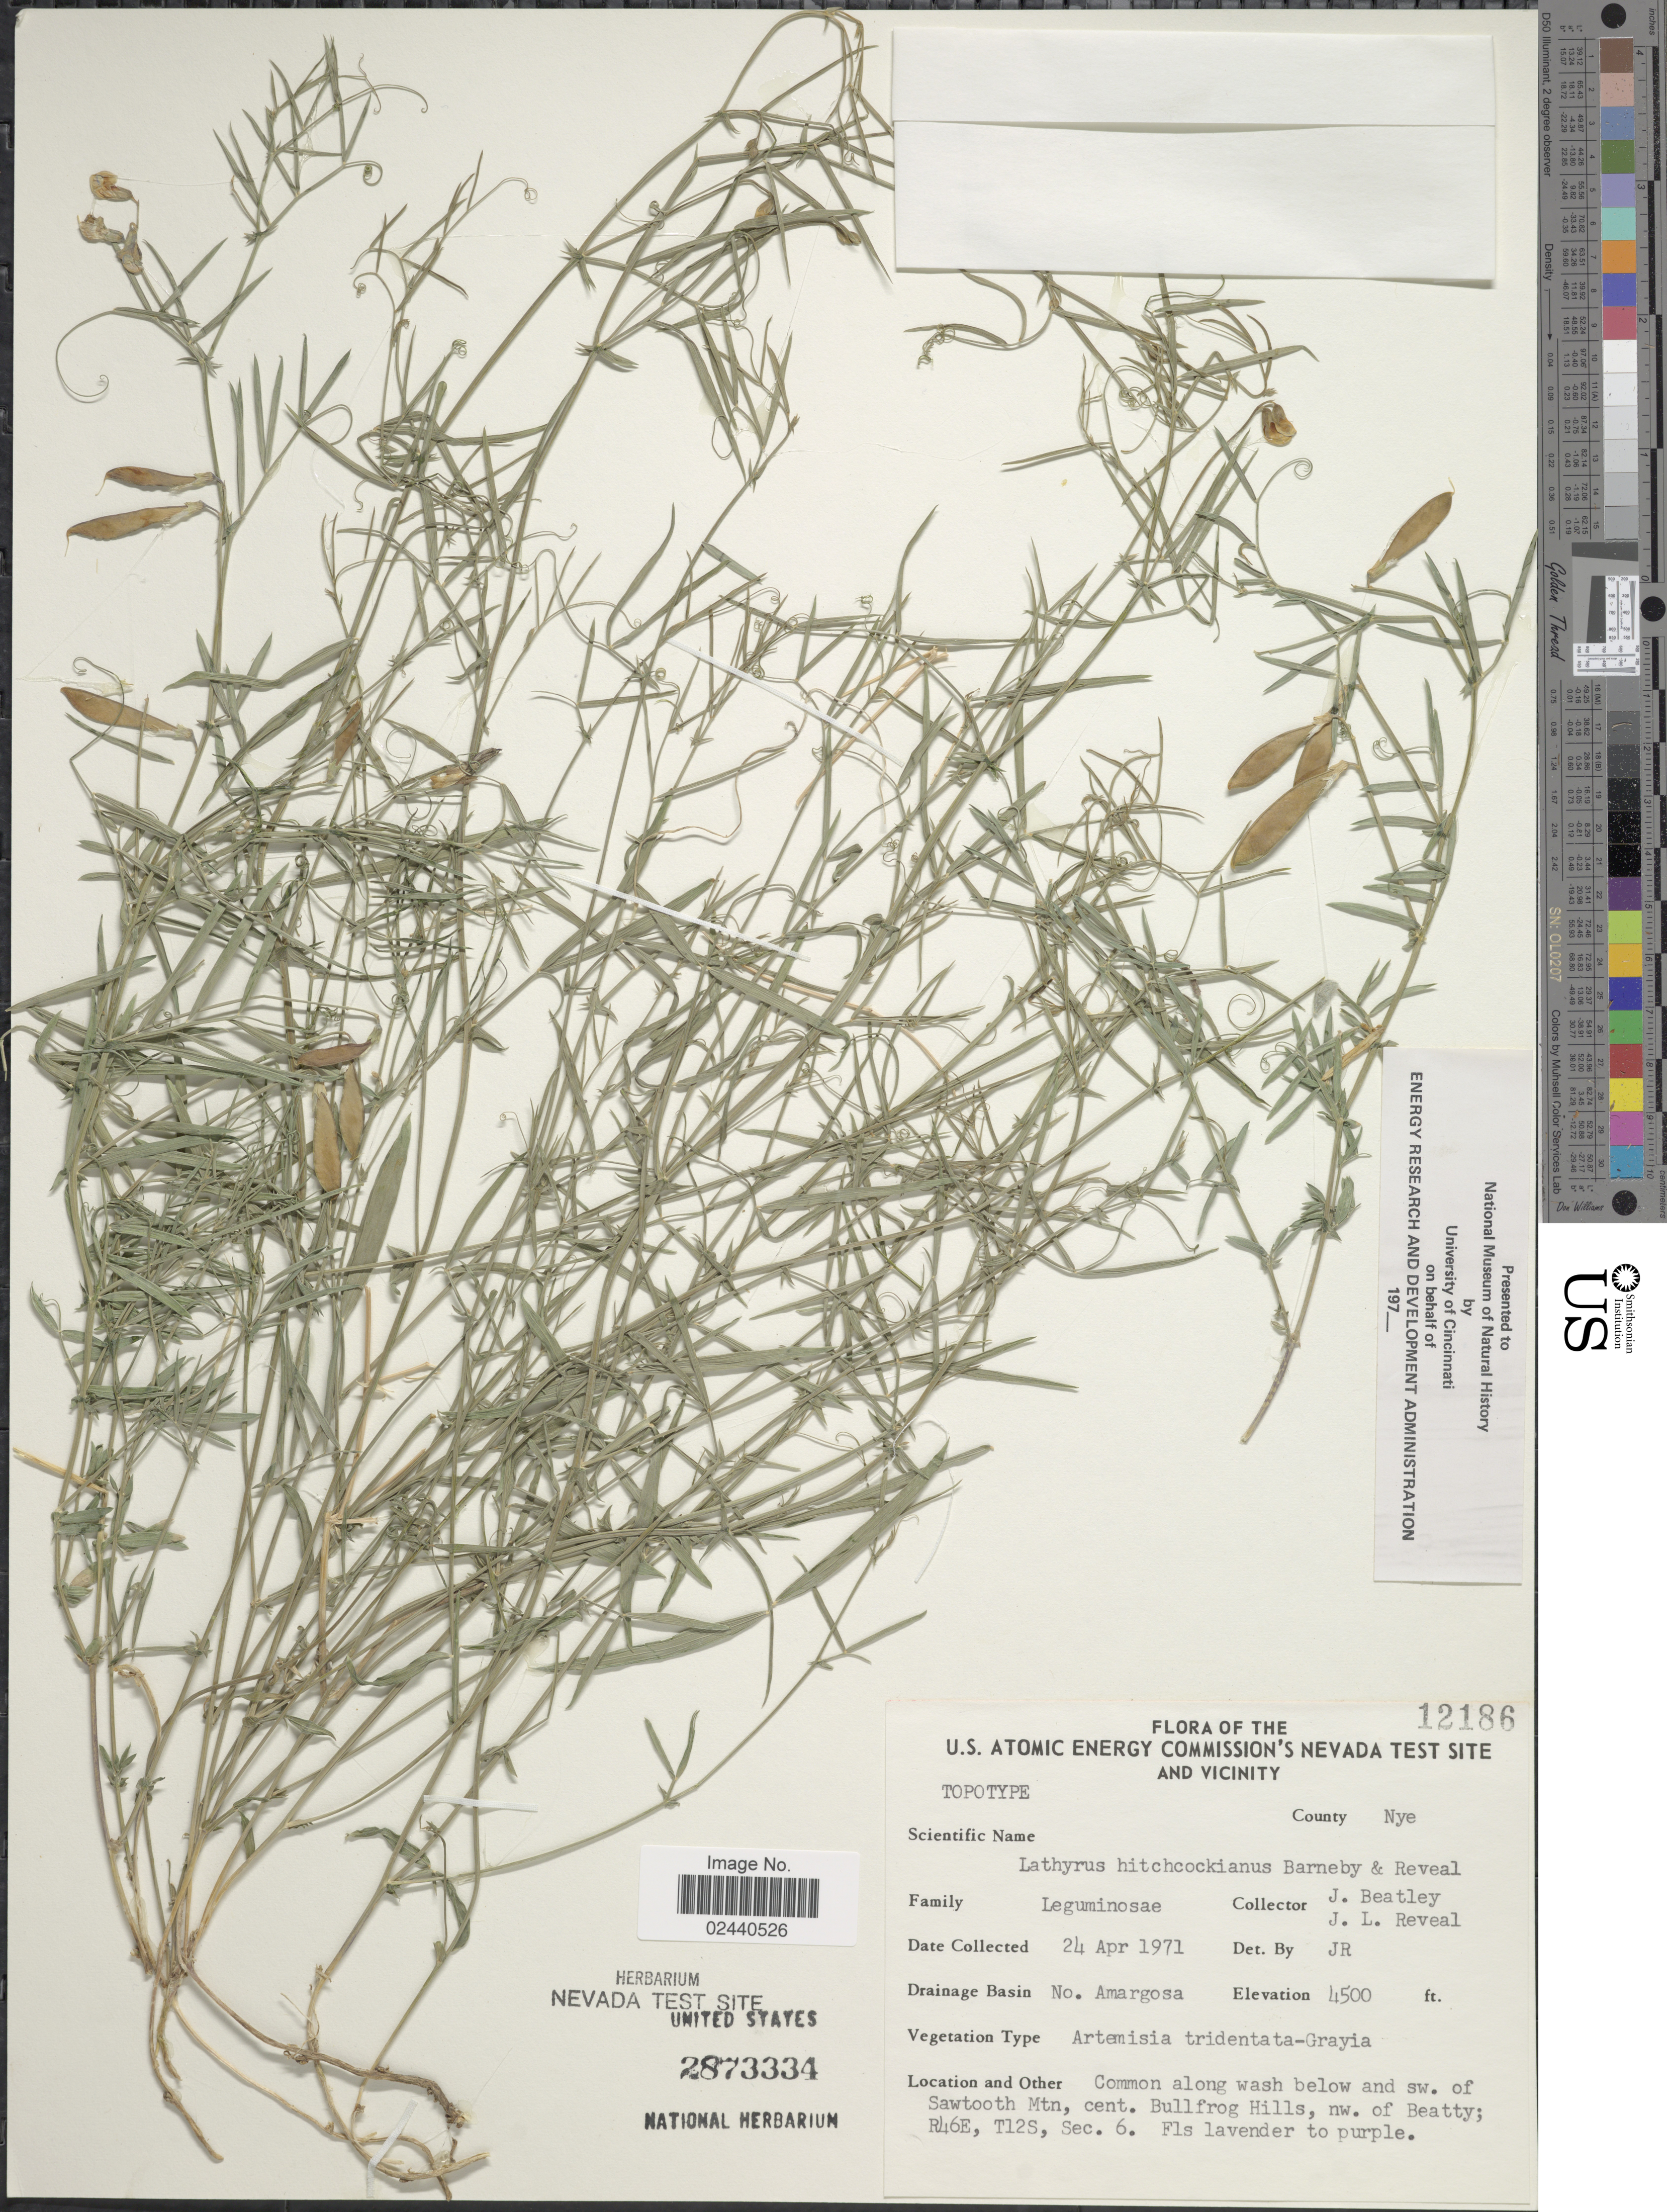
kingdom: Plantae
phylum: Tracheophyta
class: Magnoliopsida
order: Fabales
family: Fabaceae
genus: Lathyrus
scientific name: Lathyrus hitchcockianus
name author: Barneby & Reveal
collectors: J. C. Beatley & J. L. Reveal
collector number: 12186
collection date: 1971-04-24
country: United States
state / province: Nevada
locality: U.S. Antomic Energy Commission's Nevada Test Site and Vicinity. County Nye. No. Amargosa. Common along wash below and sw. of Sawtooth Mtn, cent. Bullfrog Hills, nw. of Beatty; R46E, T12S, Sec. 6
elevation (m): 1372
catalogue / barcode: US 2873334